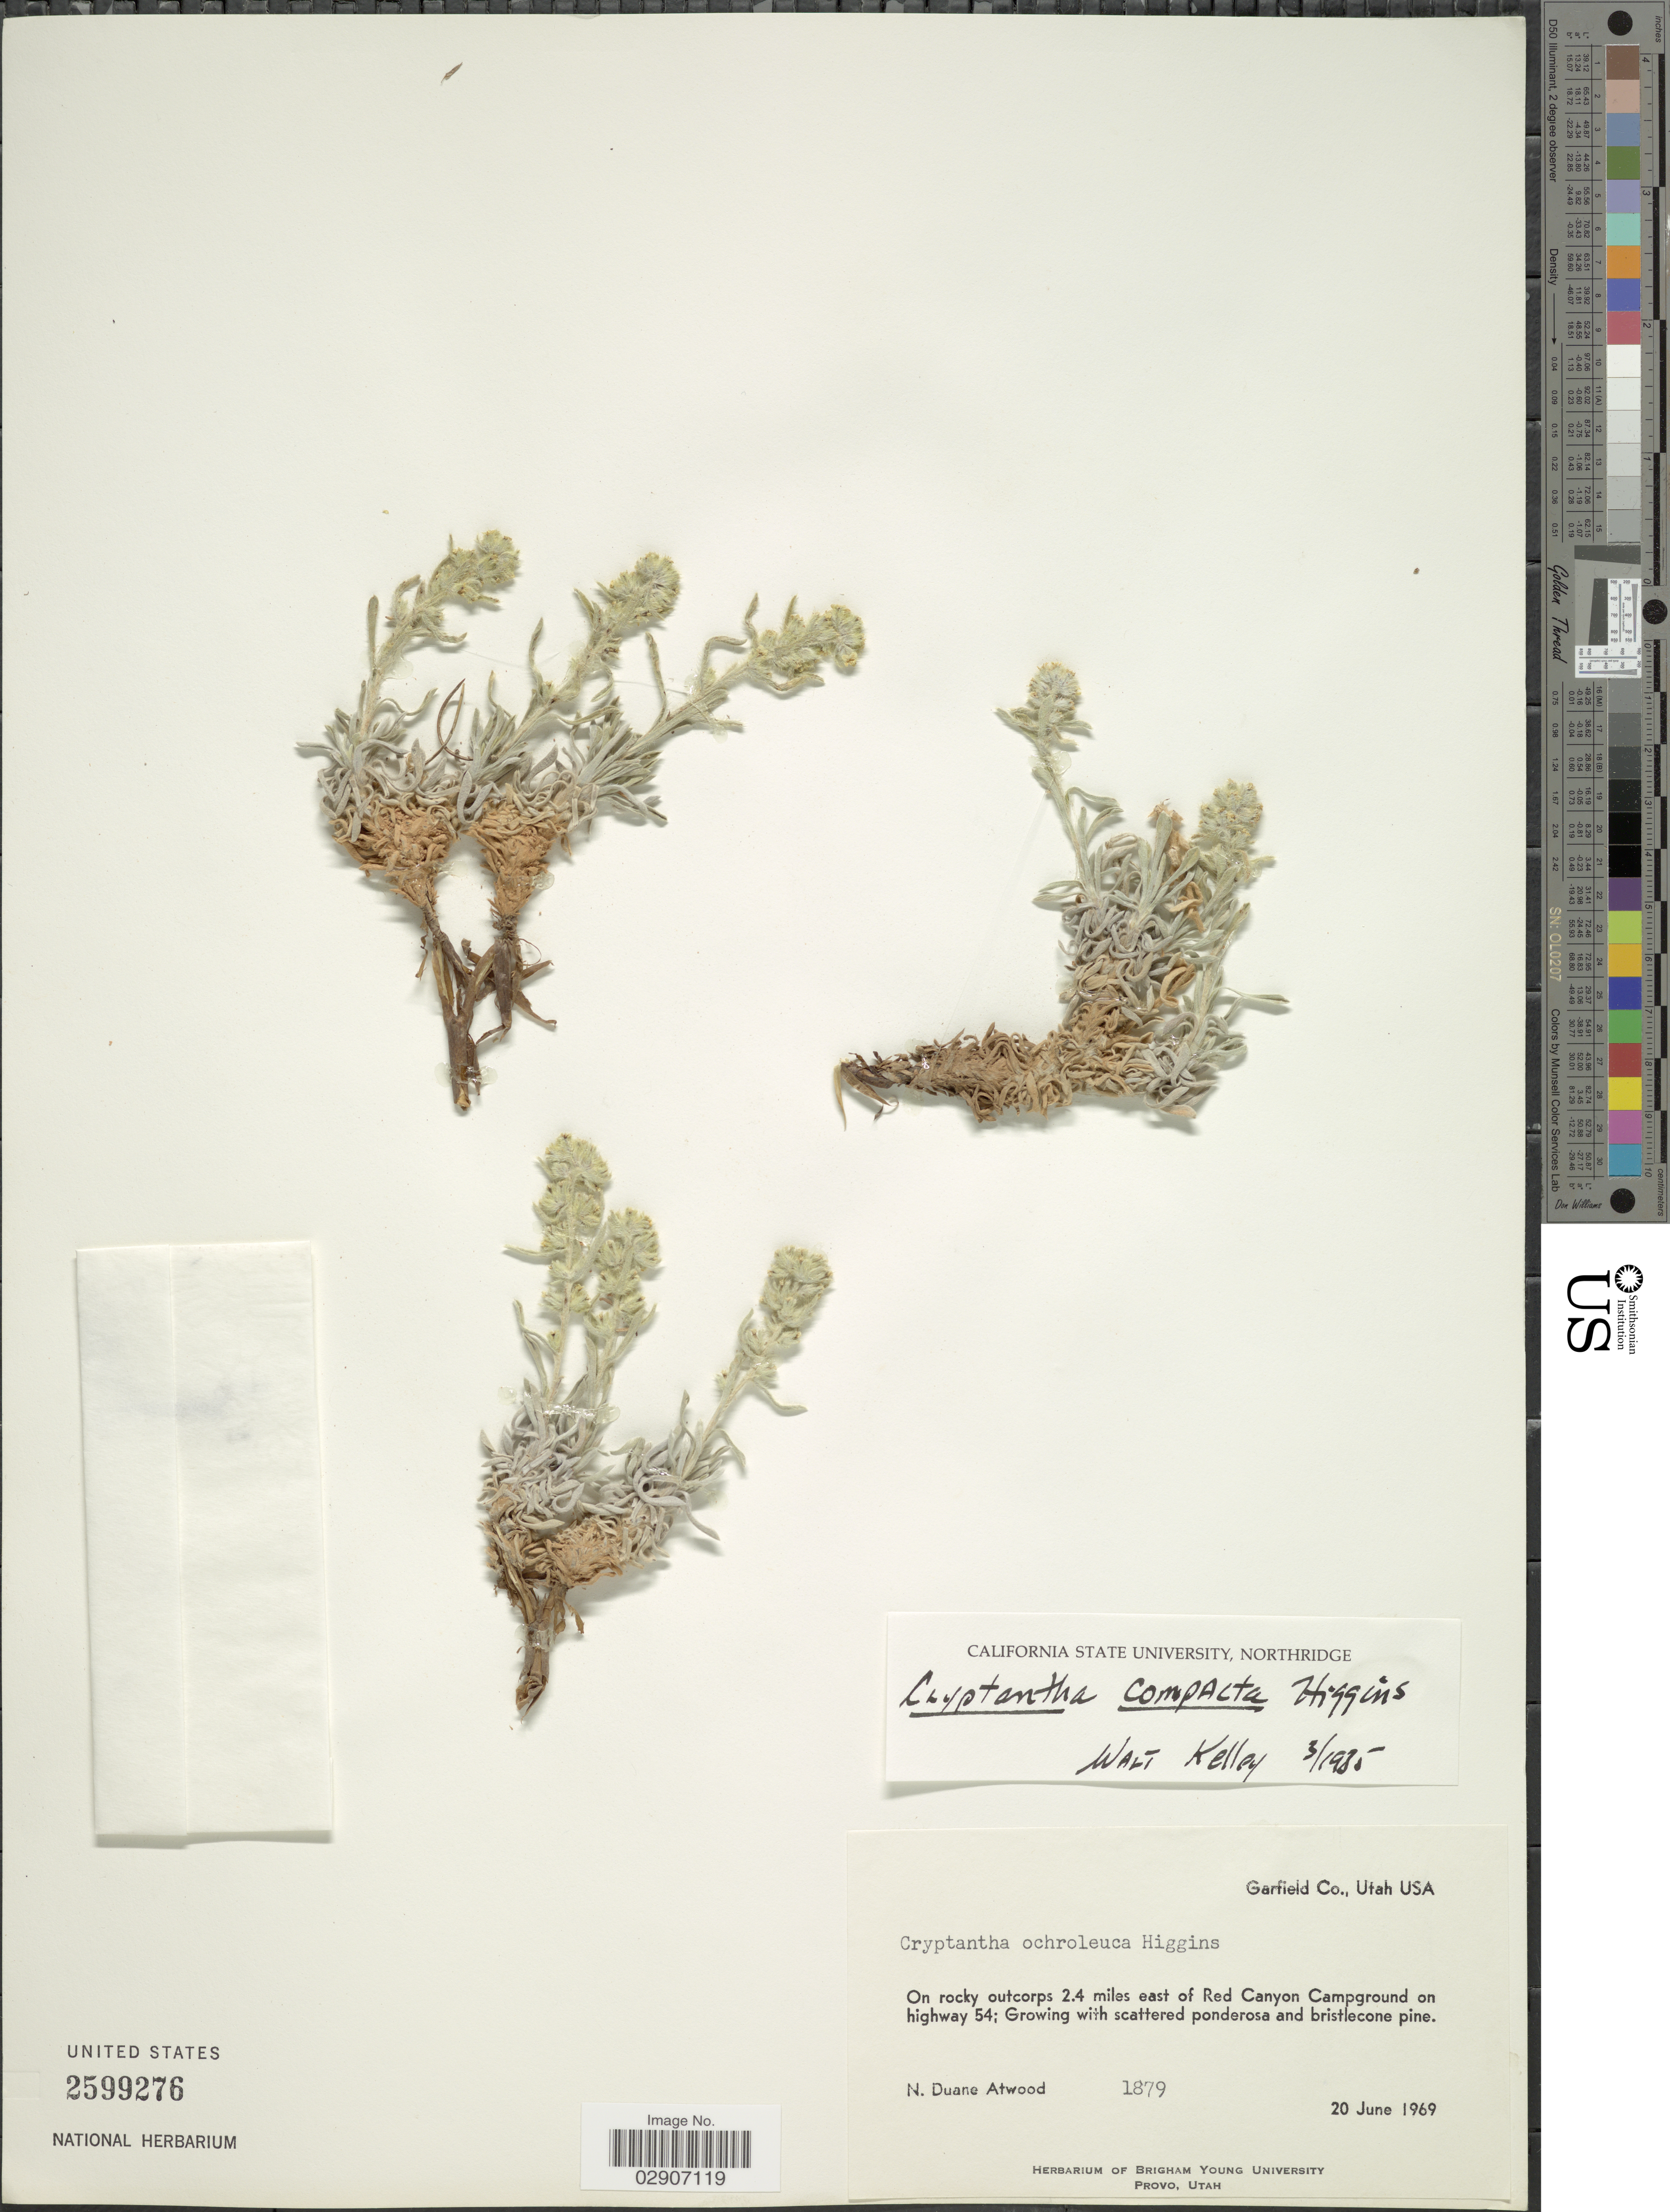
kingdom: Plantae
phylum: Tracheophyta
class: Magnoliopsida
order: Boraginales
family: Boraginaceae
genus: Cryptantha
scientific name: Cryptantha compacta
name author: L.C. Higgins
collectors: N. Atwood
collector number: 1879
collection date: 1969-06-20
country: United States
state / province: Utah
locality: Garfield Co. On rocky outcrops 2.4 miles east of Red Canyon Campground on highway 54.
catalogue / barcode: US 2599276